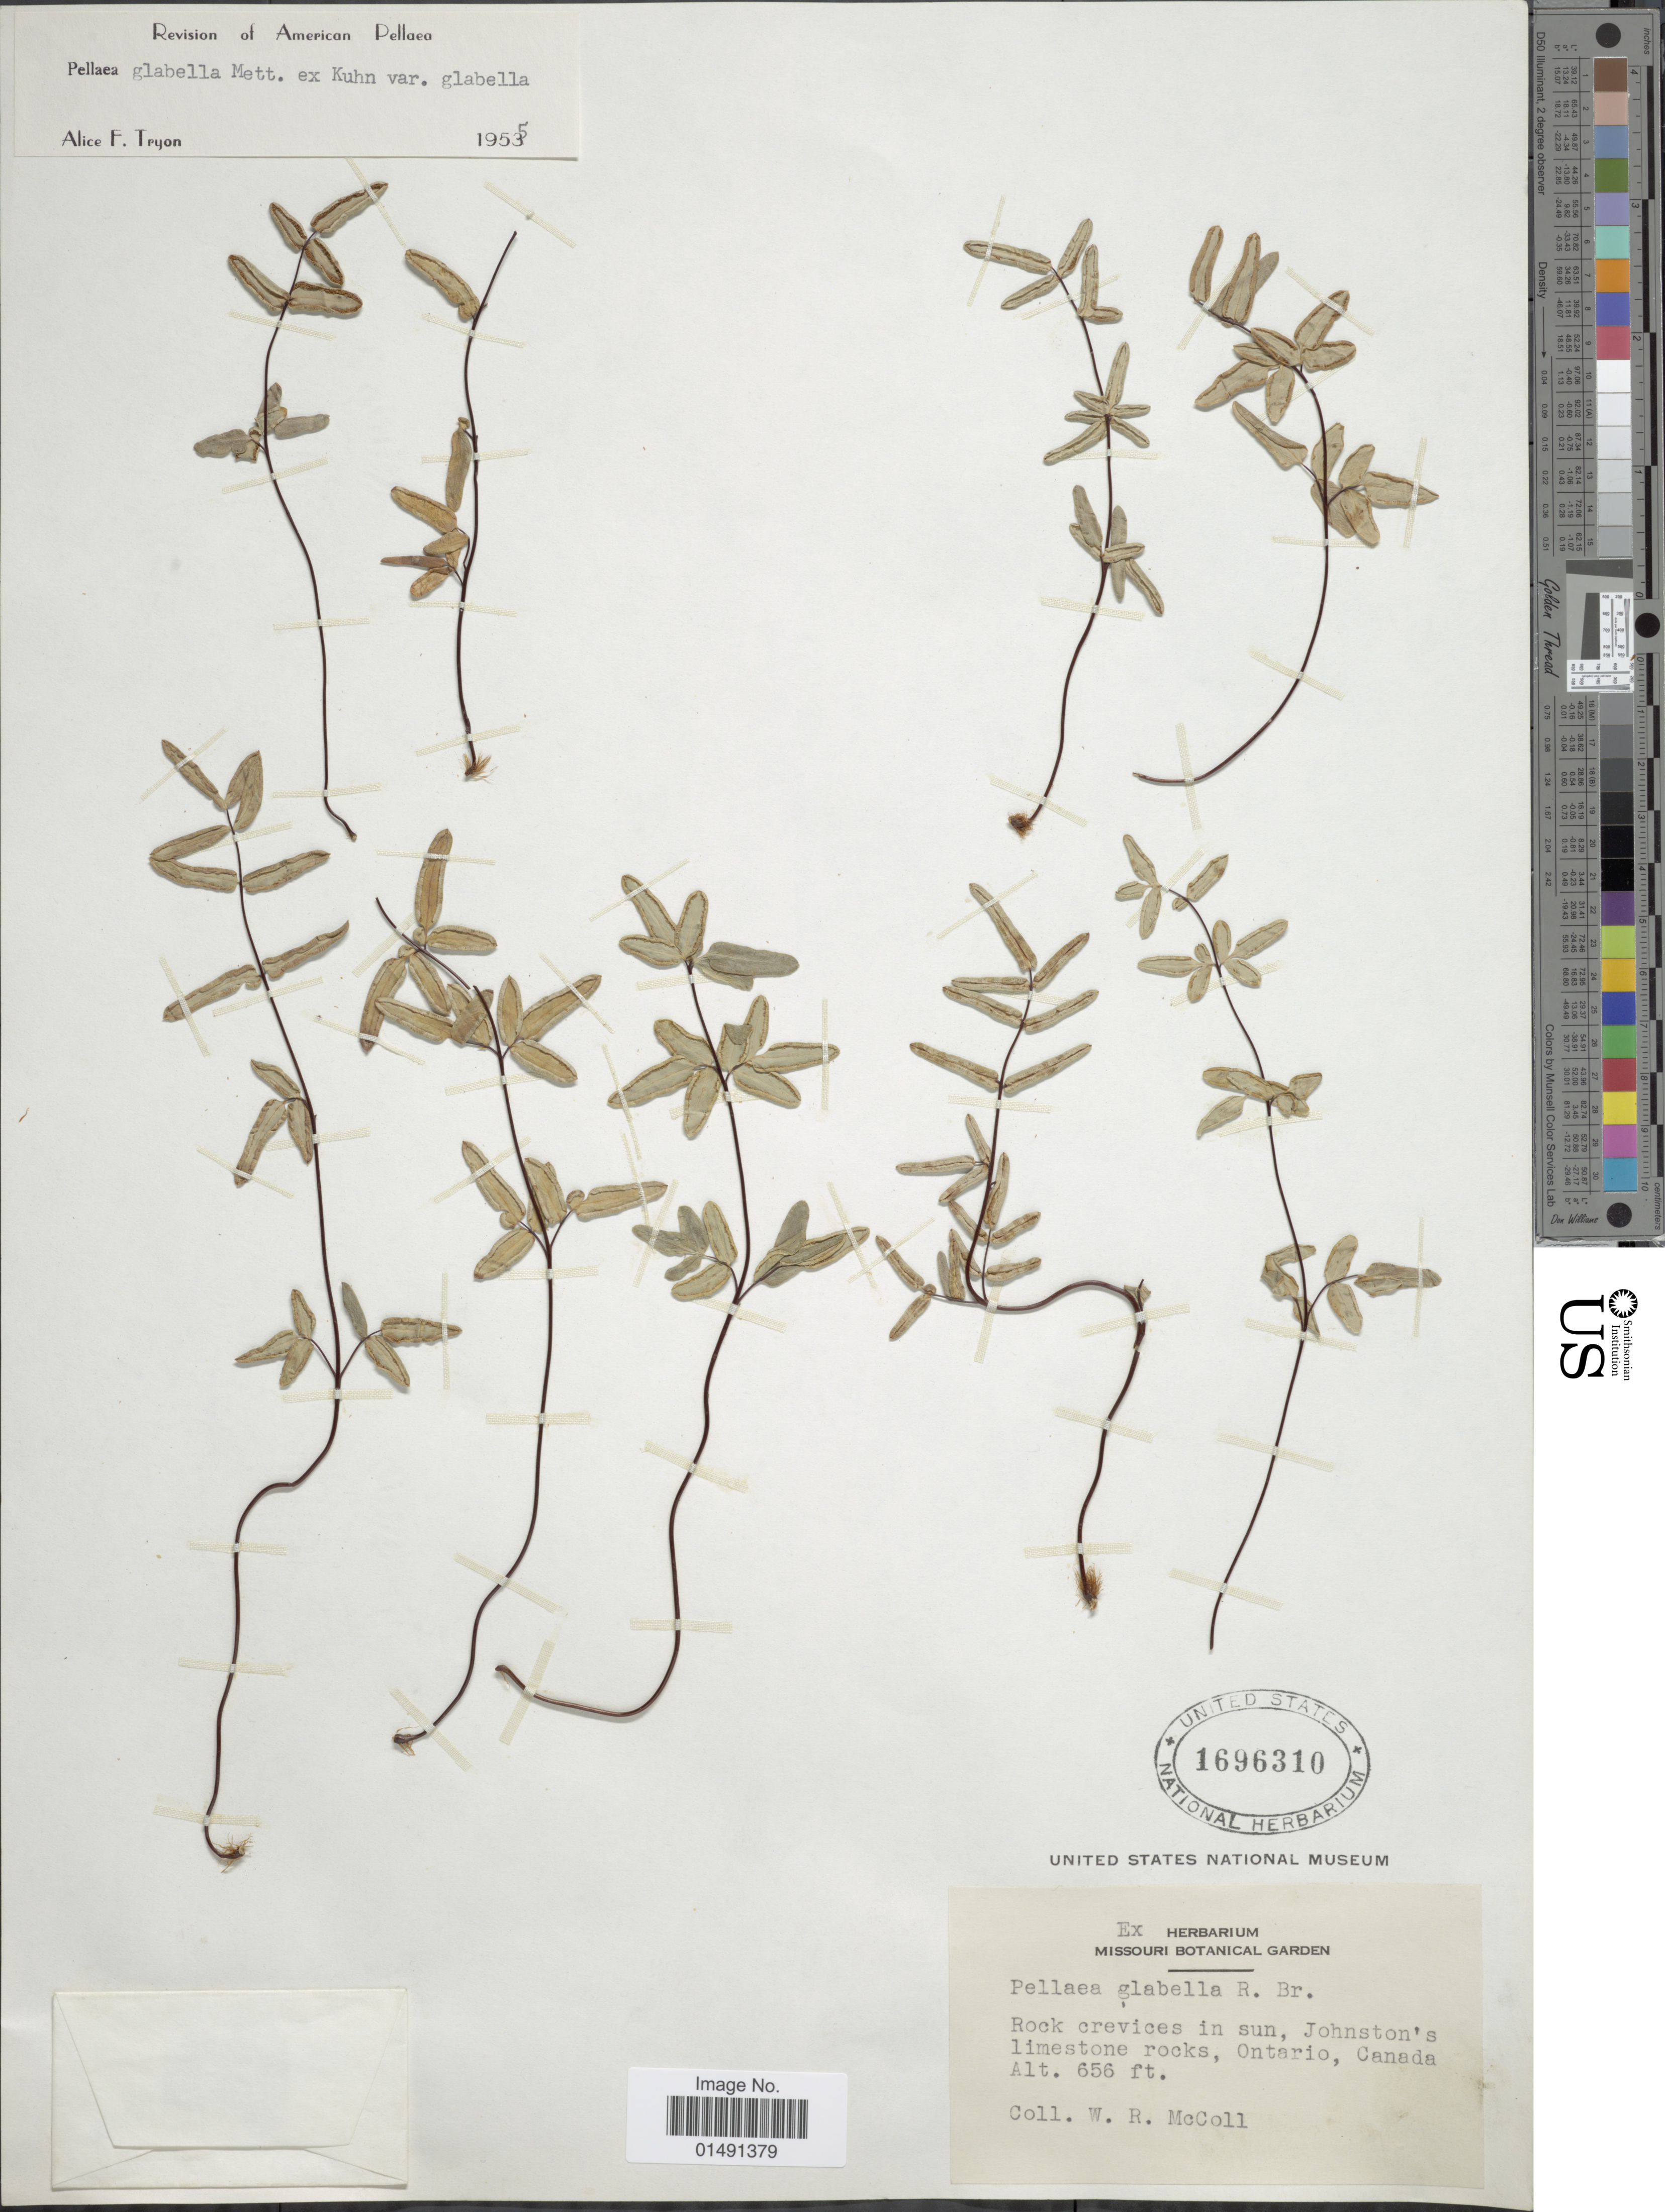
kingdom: Plantae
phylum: Tracheophyta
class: Polypodiopsida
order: Polypodiales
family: Pteridaceae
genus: Pellaea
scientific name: Pellaea glabella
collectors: W. McColl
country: Canada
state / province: Ontario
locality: Johnston's limestone rocks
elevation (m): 200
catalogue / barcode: US 1696310